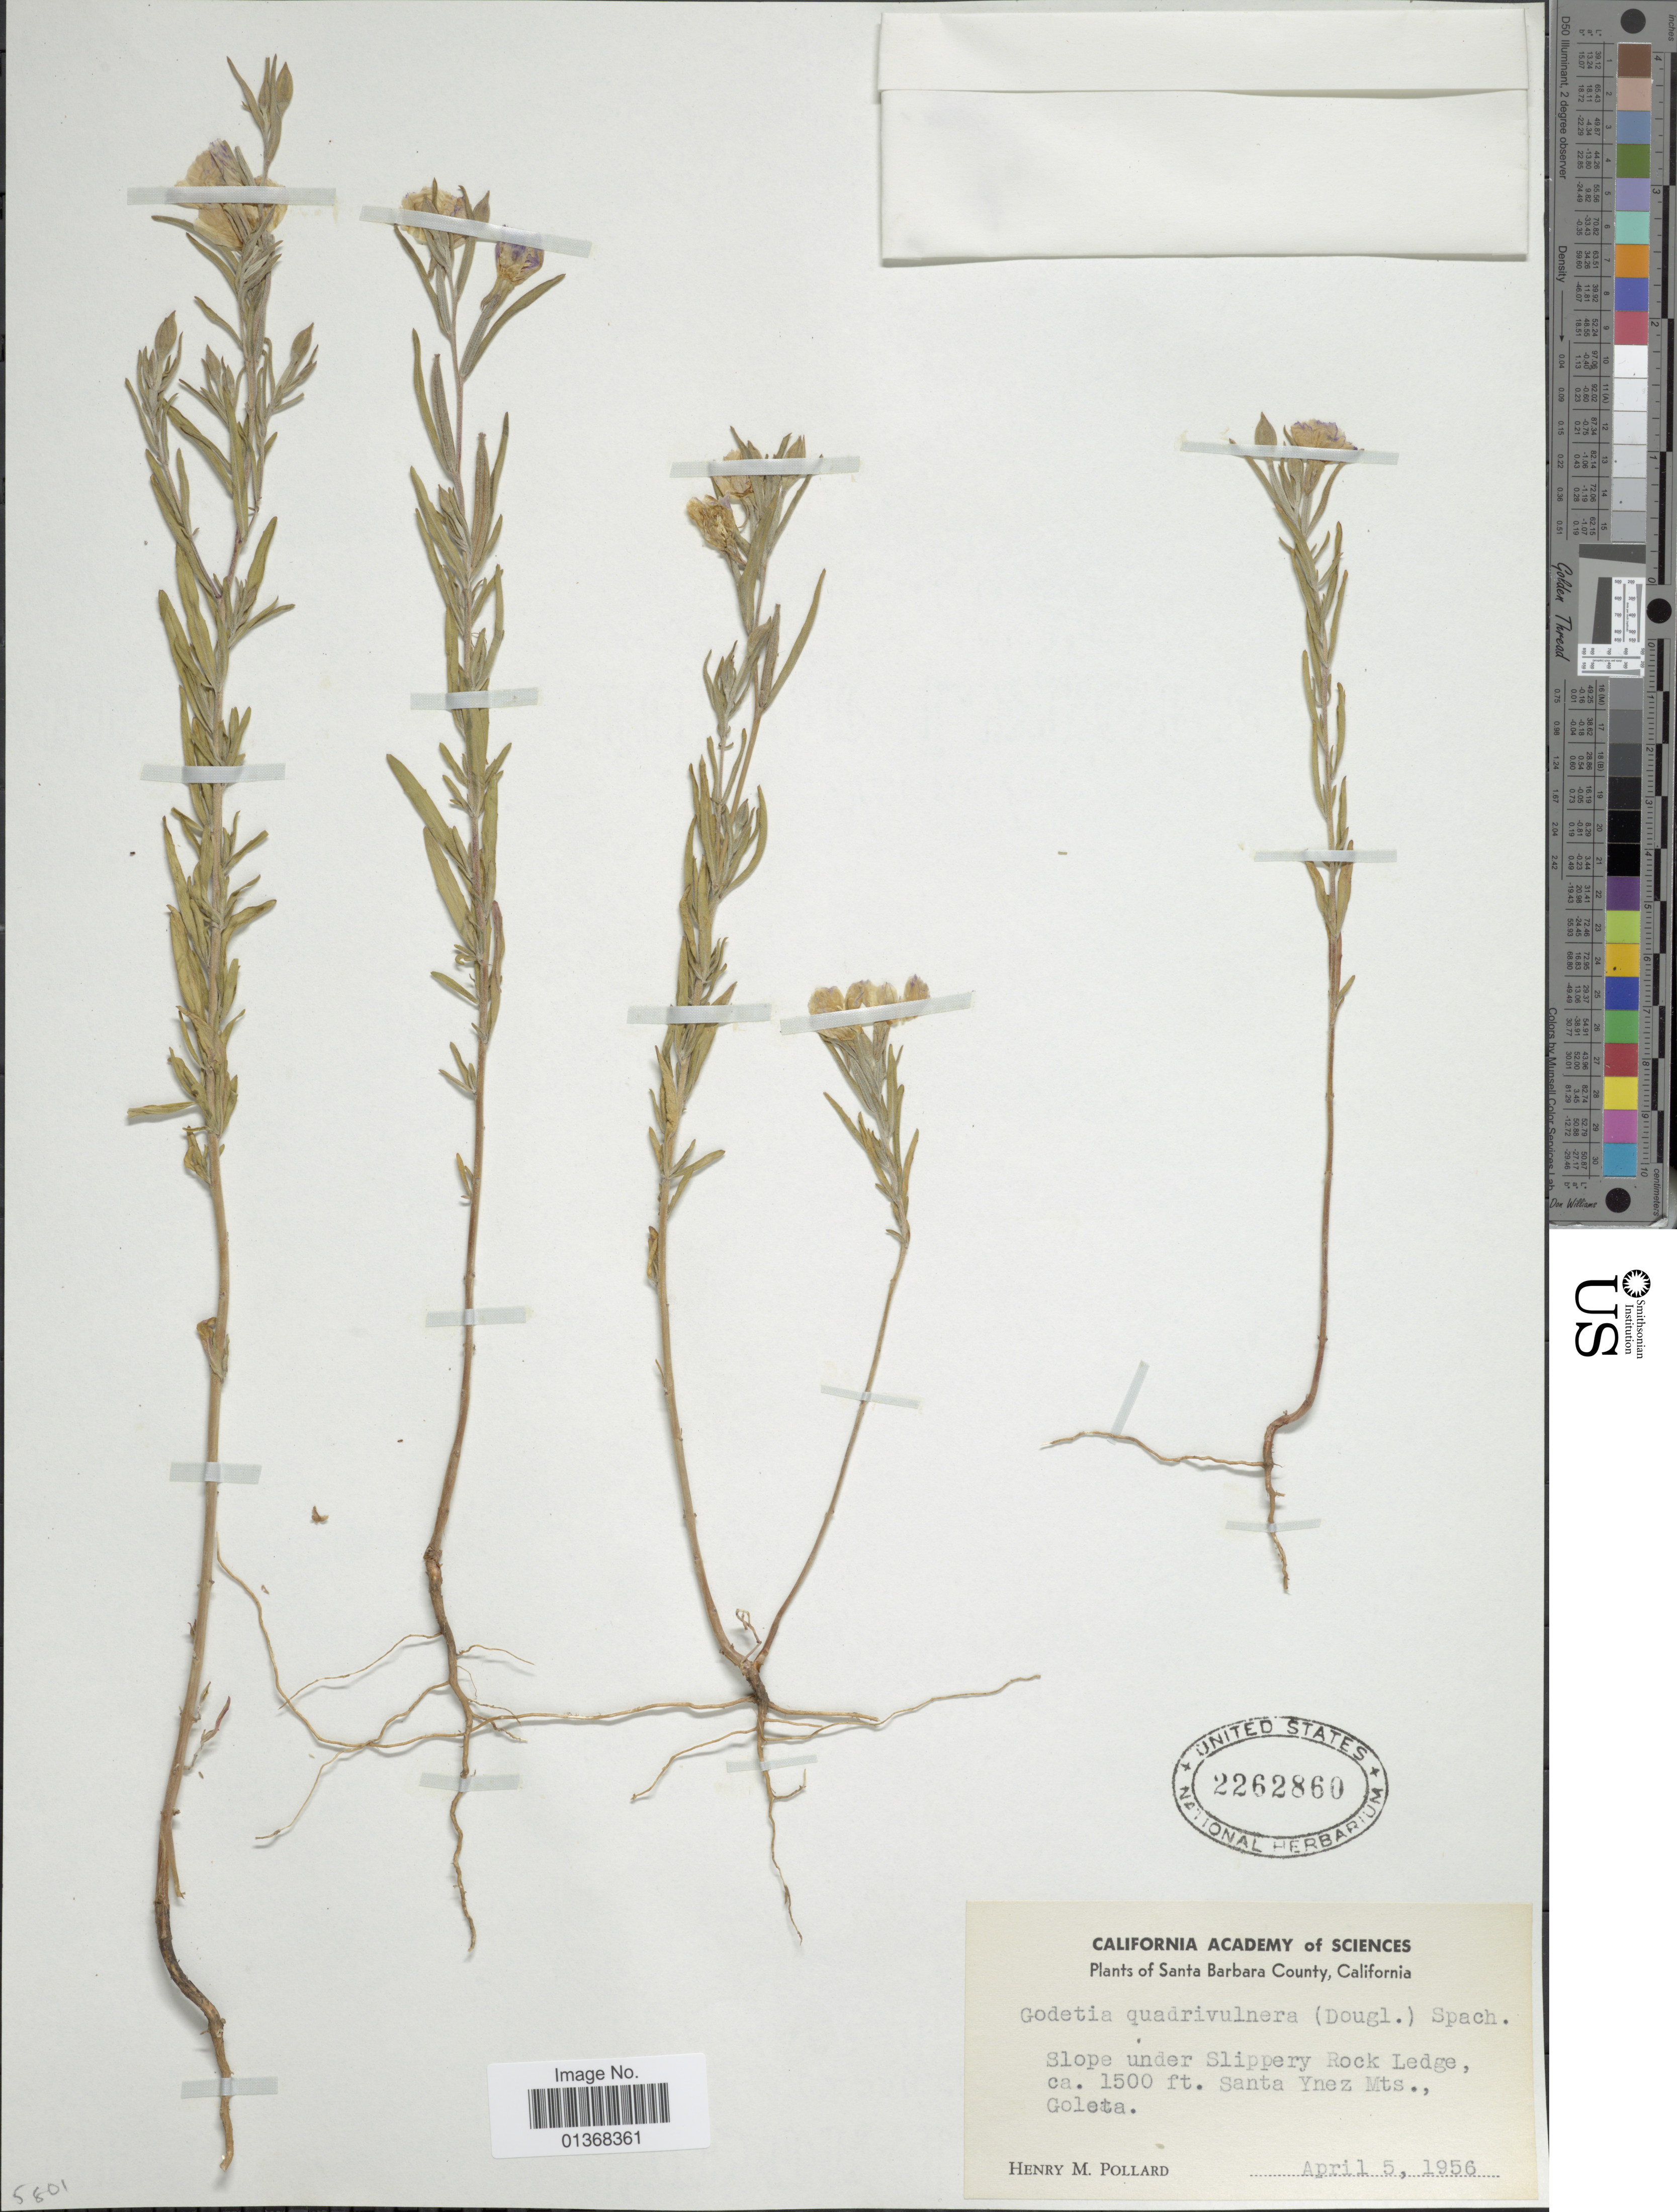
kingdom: Plantae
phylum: Tracheophyta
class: Magnoliopsida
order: Myrtales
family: Onagraceae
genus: Clarkia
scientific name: Clarkia purpurea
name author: (Curtis) A. Nelson & J.F. Macbr.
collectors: H. M. Pollard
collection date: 1956-04-05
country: United States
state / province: California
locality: Slope under Slippery Rock Ledge, Santa Ynez Mts., Goleta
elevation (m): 457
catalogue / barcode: US 2262860